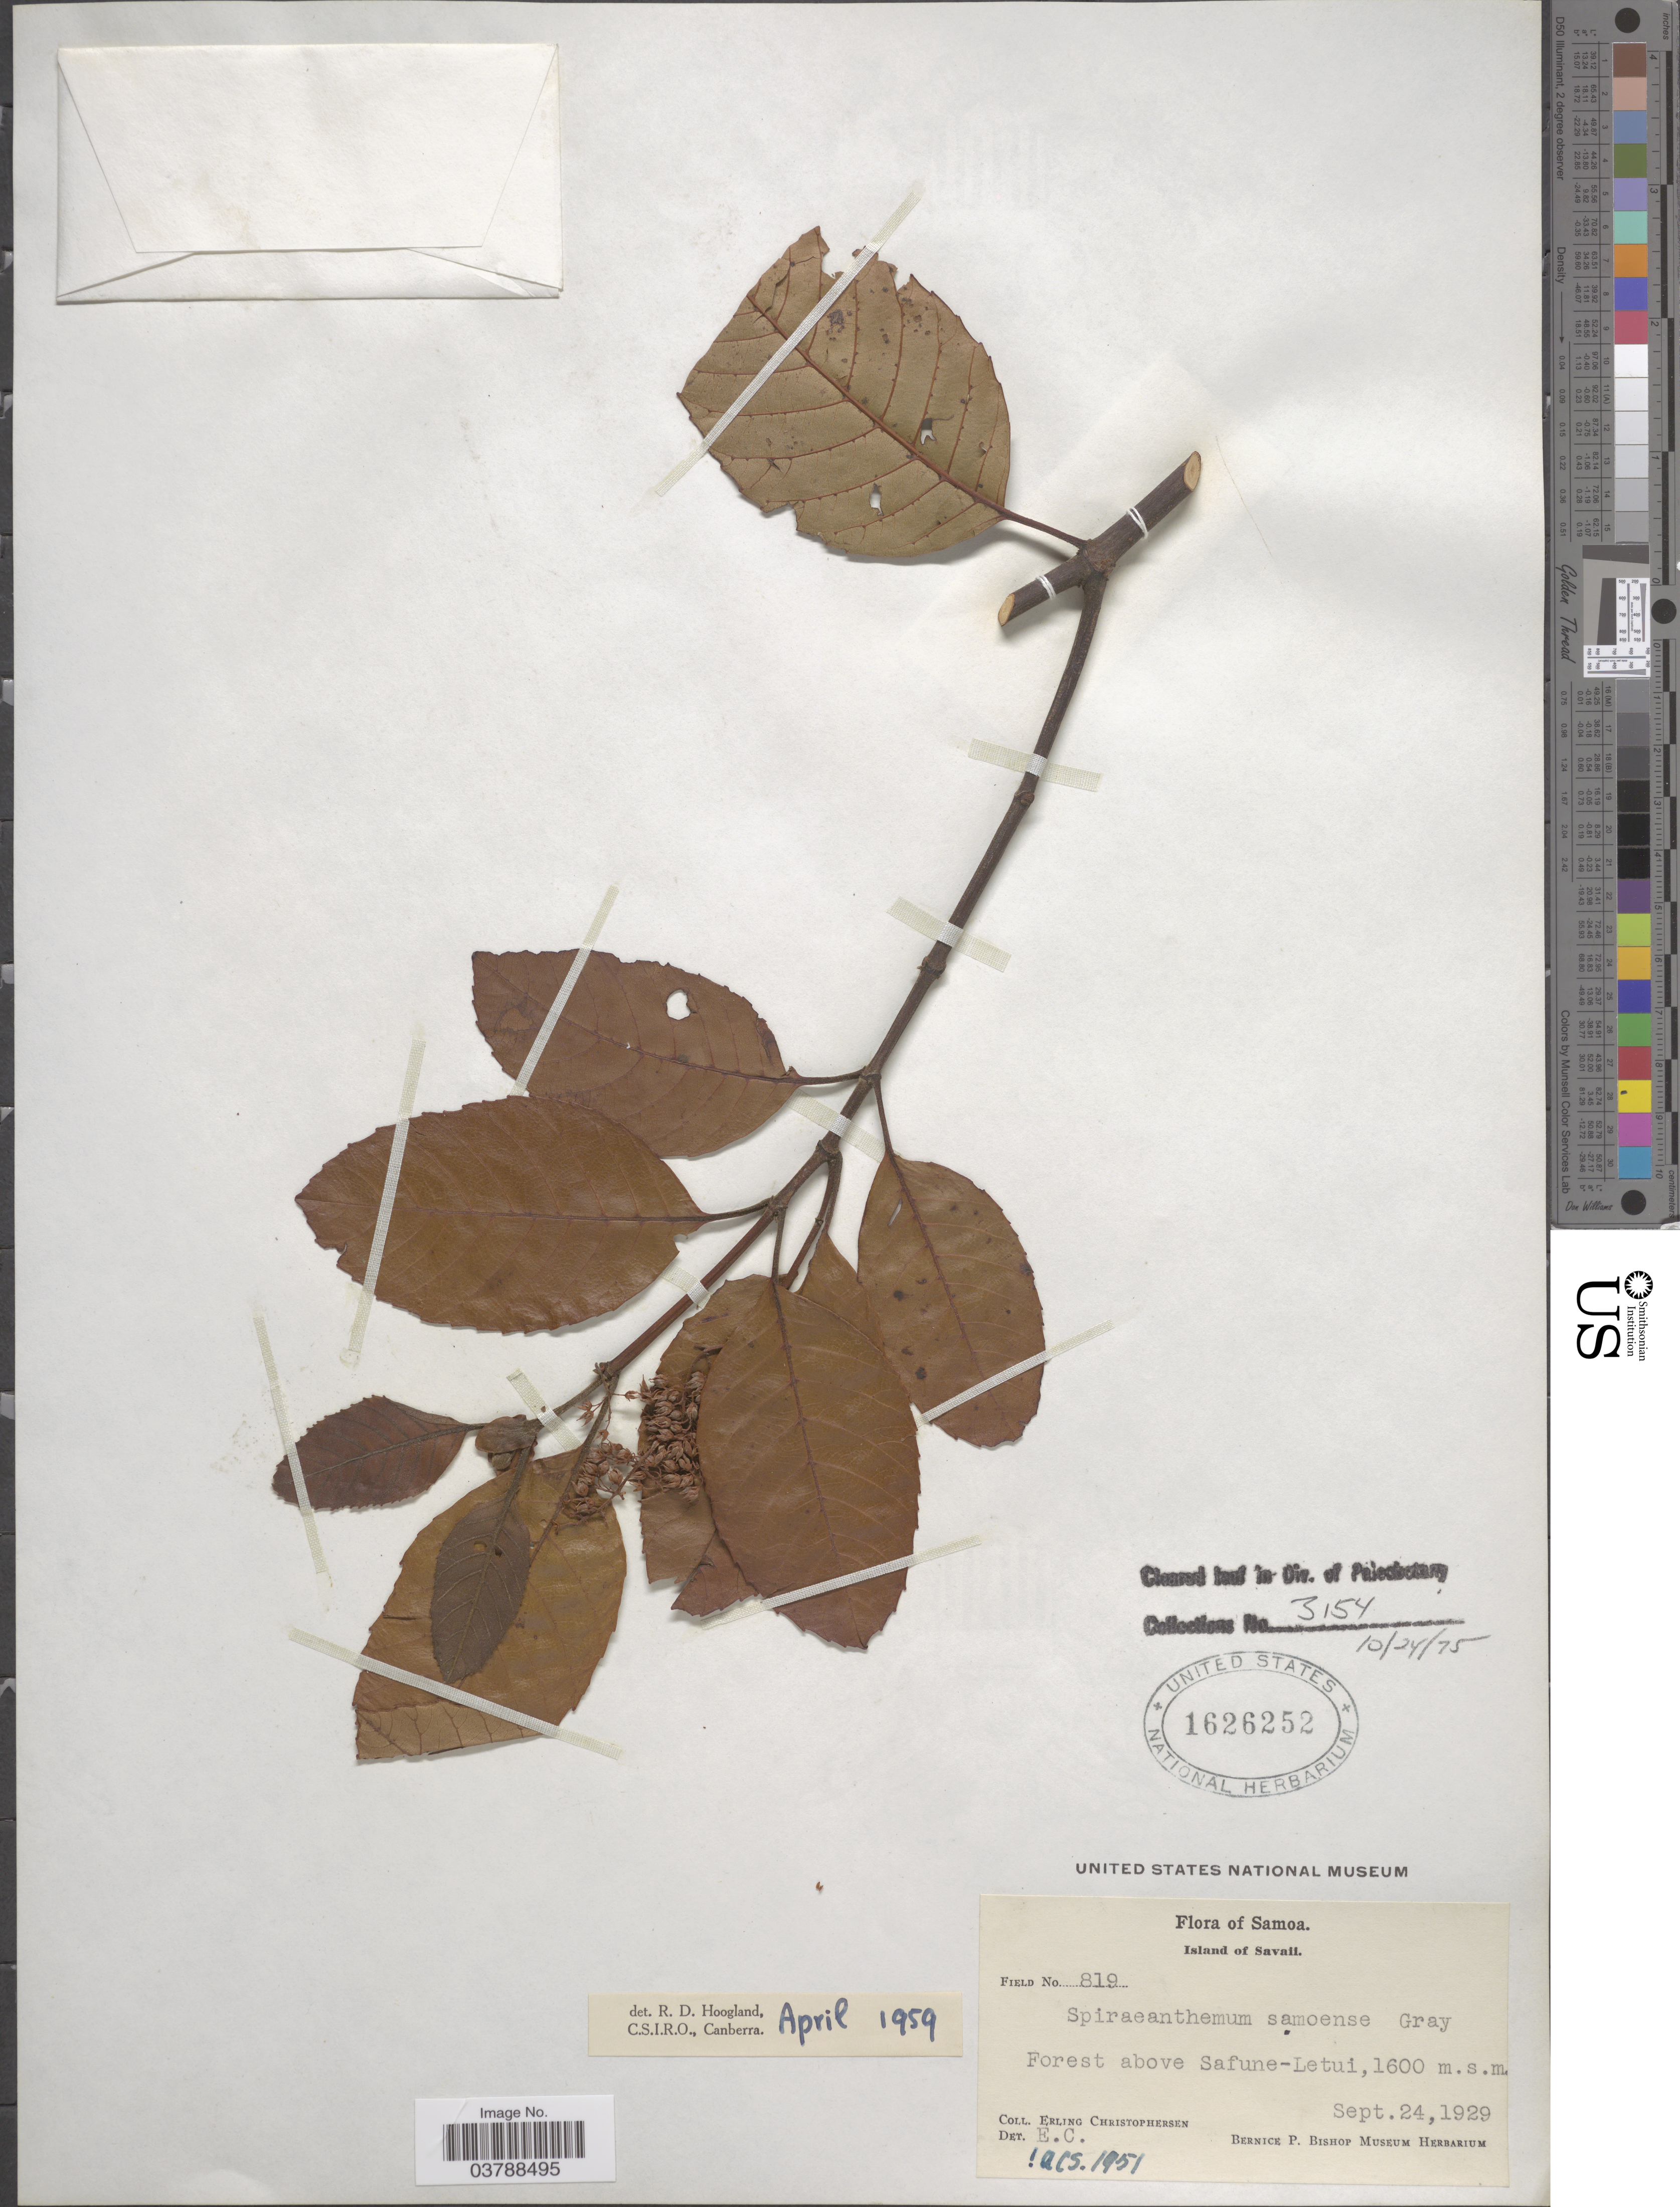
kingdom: Plantae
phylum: Tracheophyta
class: Magnoliopsida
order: Oxalidales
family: Cunoniaceae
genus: Spiraeanthemum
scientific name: Spiraeanthemum samoense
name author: A. Gray in Wilkes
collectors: E. Christophersen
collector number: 819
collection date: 1929-09-24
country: Samoa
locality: Samoa. Island of Savaii. Forest above Safune-Letui.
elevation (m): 1600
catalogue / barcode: US 1626252